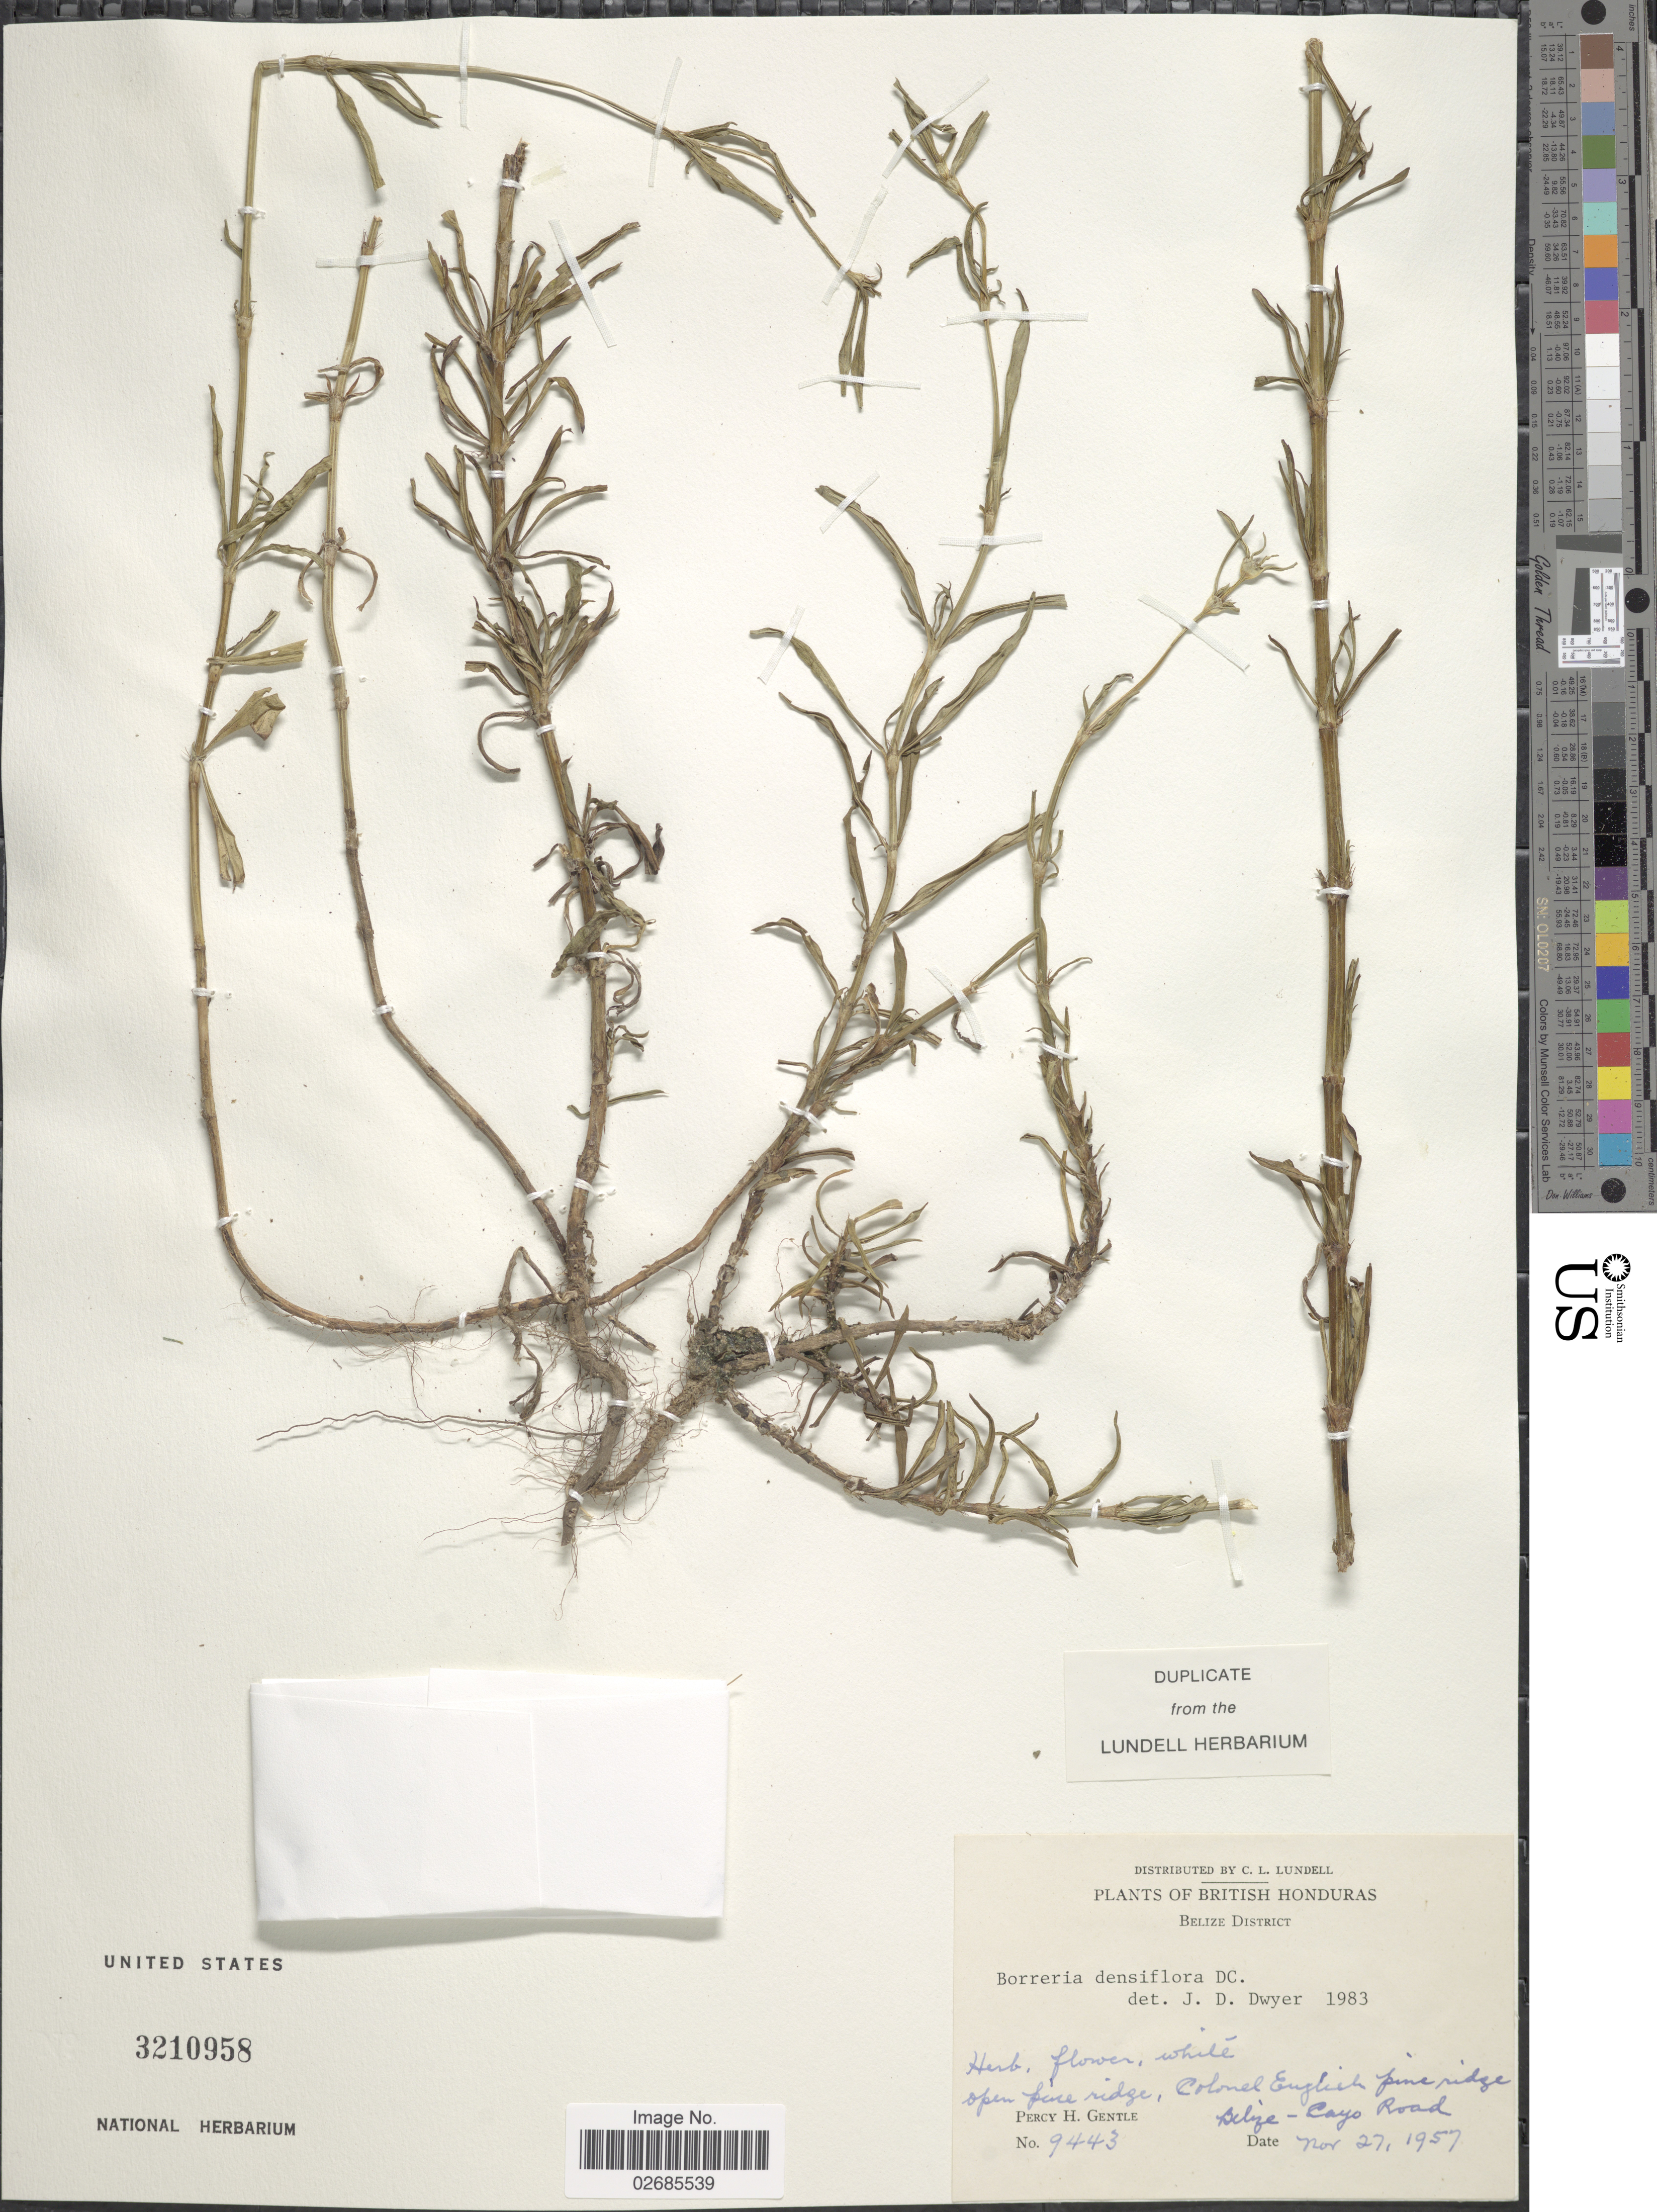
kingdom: Plantae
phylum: Tracheophyta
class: Magnoliopsida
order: Gentianales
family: Rubiaceae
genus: Borreria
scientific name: Borreria densiflora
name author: DC.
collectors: P. H. Gentle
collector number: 9443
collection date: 1957-11-27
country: Belize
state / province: Belize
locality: British Honduras, Belize District, open pine ridge, Colonel English pine ridge, Belize-Cayo road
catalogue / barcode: US 3210958